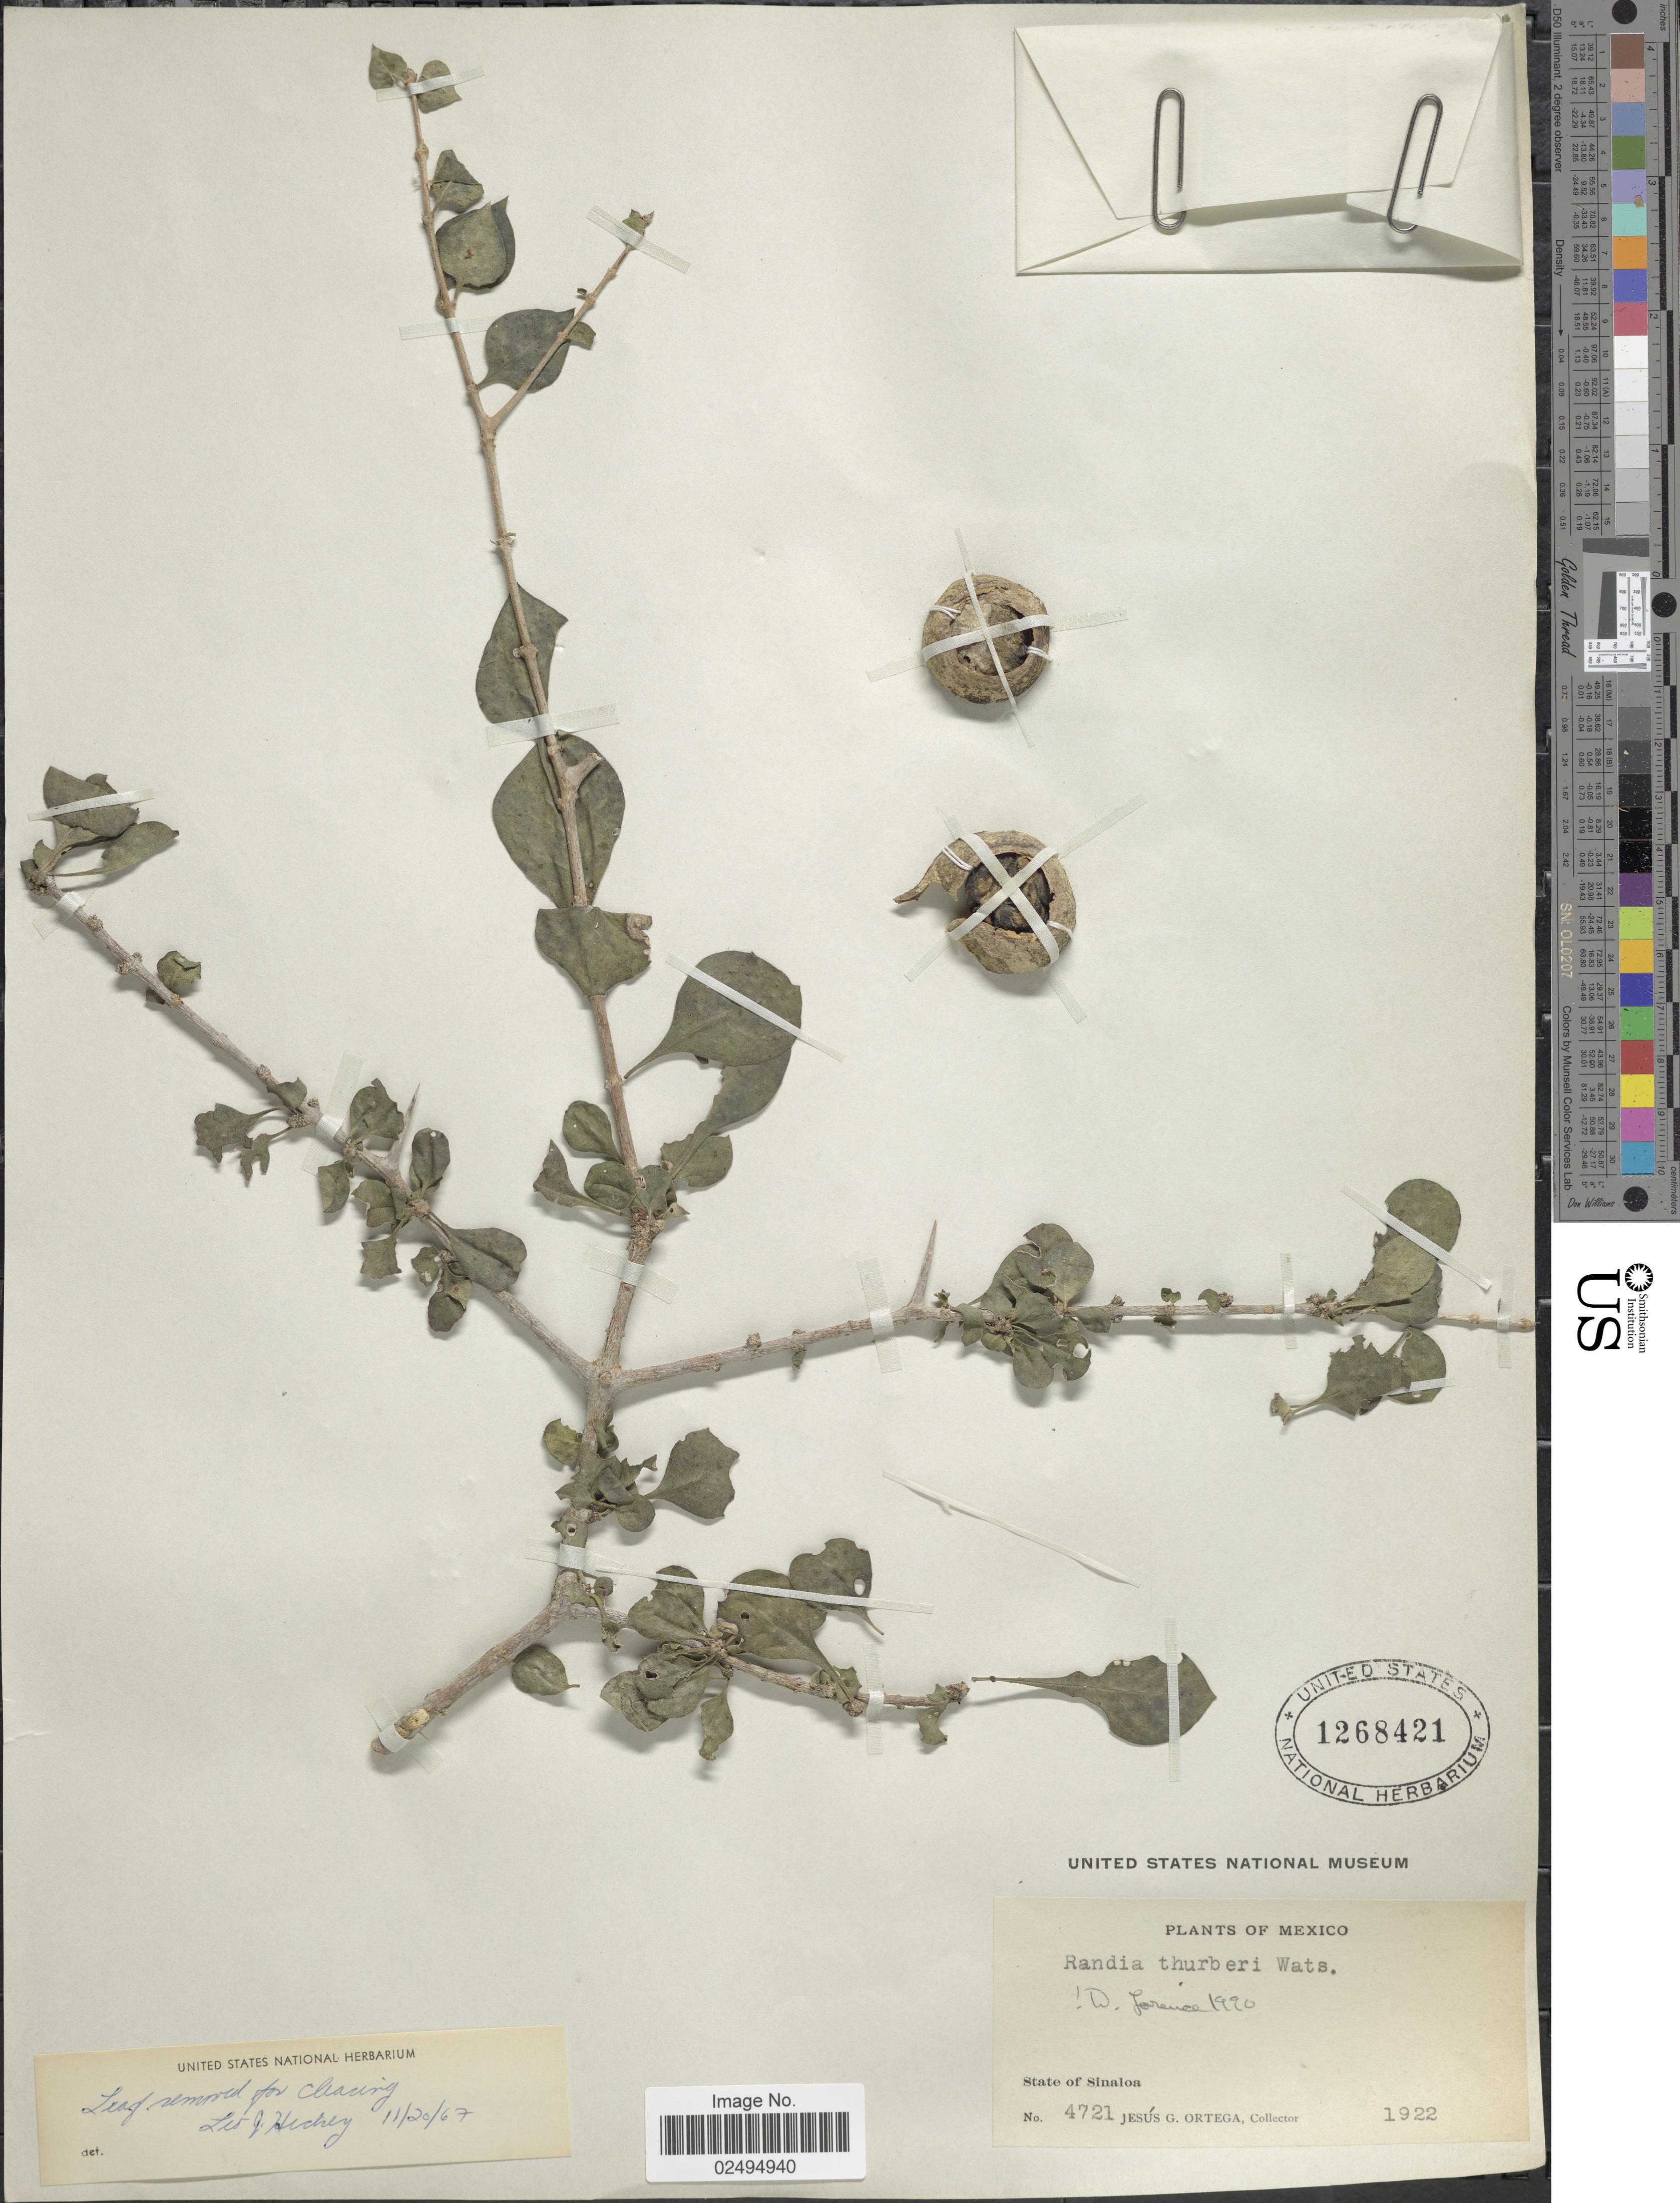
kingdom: Plantae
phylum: Tracheophyta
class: Magnoliopsida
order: Gentianales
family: Rubiaceae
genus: Randia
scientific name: Randia thurberi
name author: S. Watson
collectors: J. Ortega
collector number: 4721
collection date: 1922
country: Mexico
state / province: Sinaloa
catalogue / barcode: US 1268421